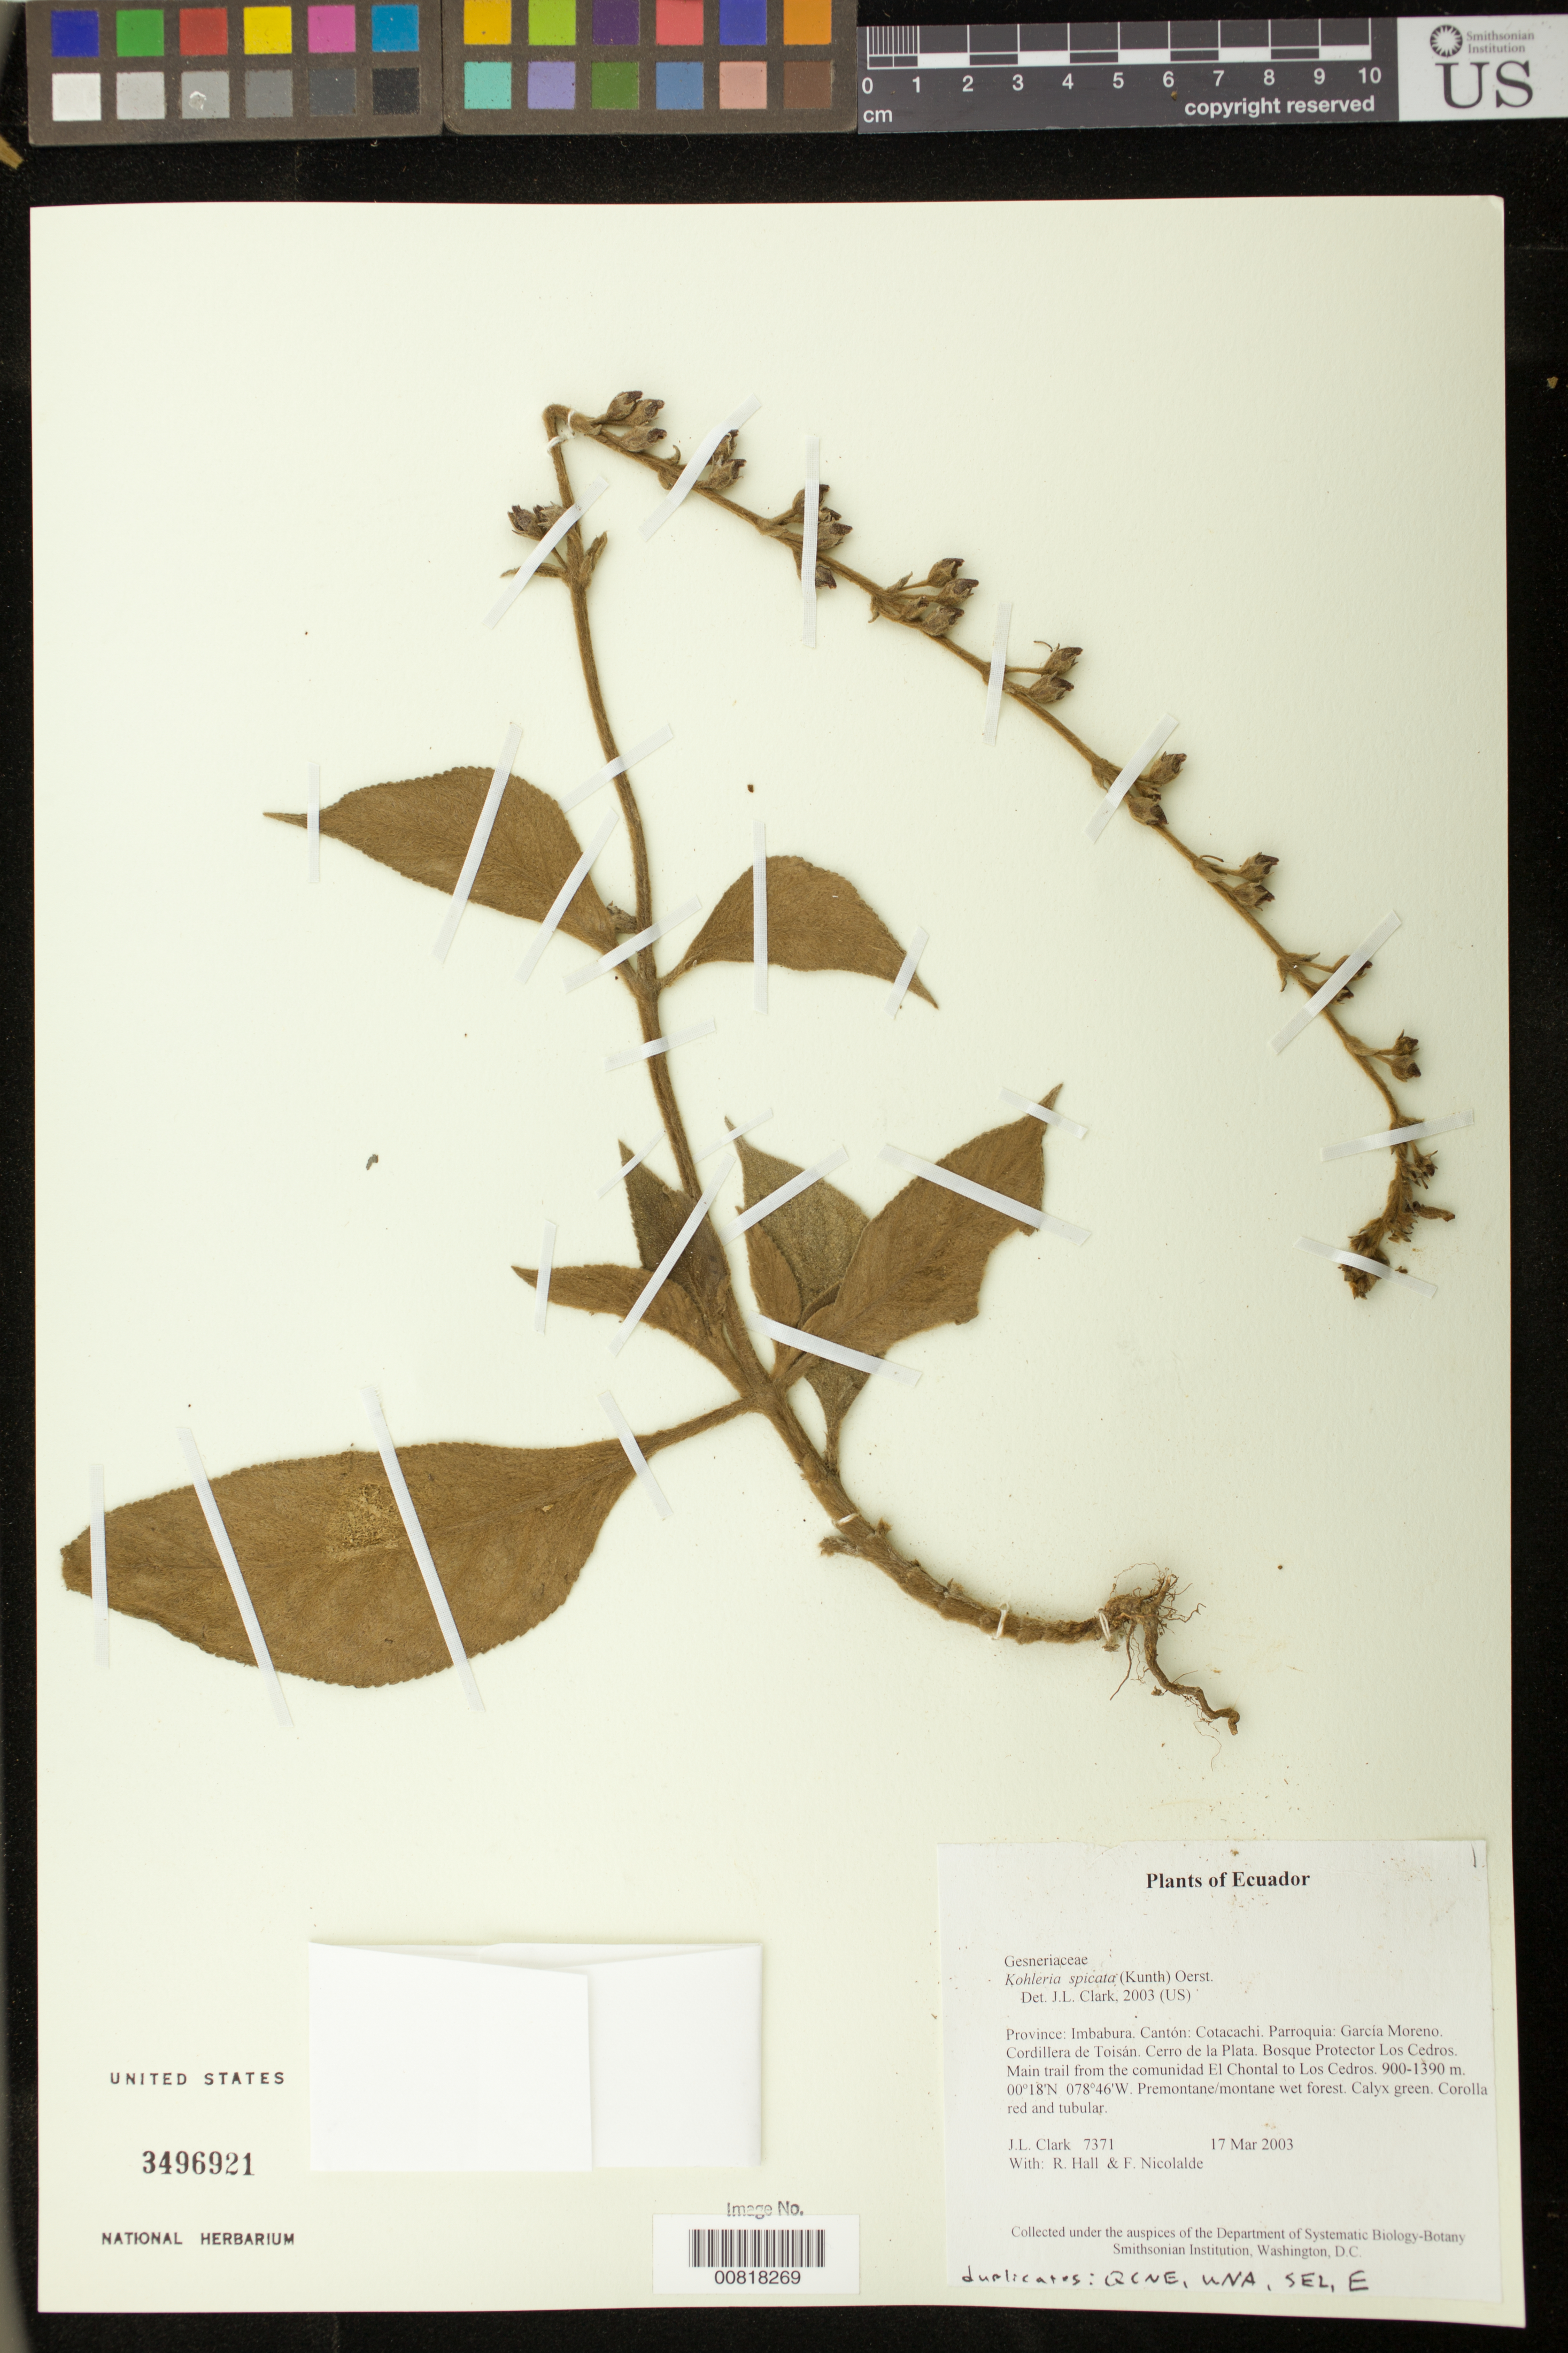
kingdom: Plantae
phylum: Tracheophyta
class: Magnoliopsida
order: Lamiales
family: Gesneriaceae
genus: Kohleria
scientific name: Kohleria spicata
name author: (Kunth) Oerst.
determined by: Clark, J. L., (SEL), The Marie Selby Botanical Garden (UNITED STATES)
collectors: J. L. Clark, R. Hall & F. Nicolalde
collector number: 7371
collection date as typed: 17 Mar 2003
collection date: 2003-03-17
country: Ecuador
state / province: Imbabura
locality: Cotacachi. Parroquia: García Moreno. Cordillera de Toisán. Cerro de la Plata. Bosque Protector Los Cedros. Main trail from the comunidad El Chontal to Los Cedros.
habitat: Premontane/montane wet forest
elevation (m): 900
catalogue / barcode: US 3496921